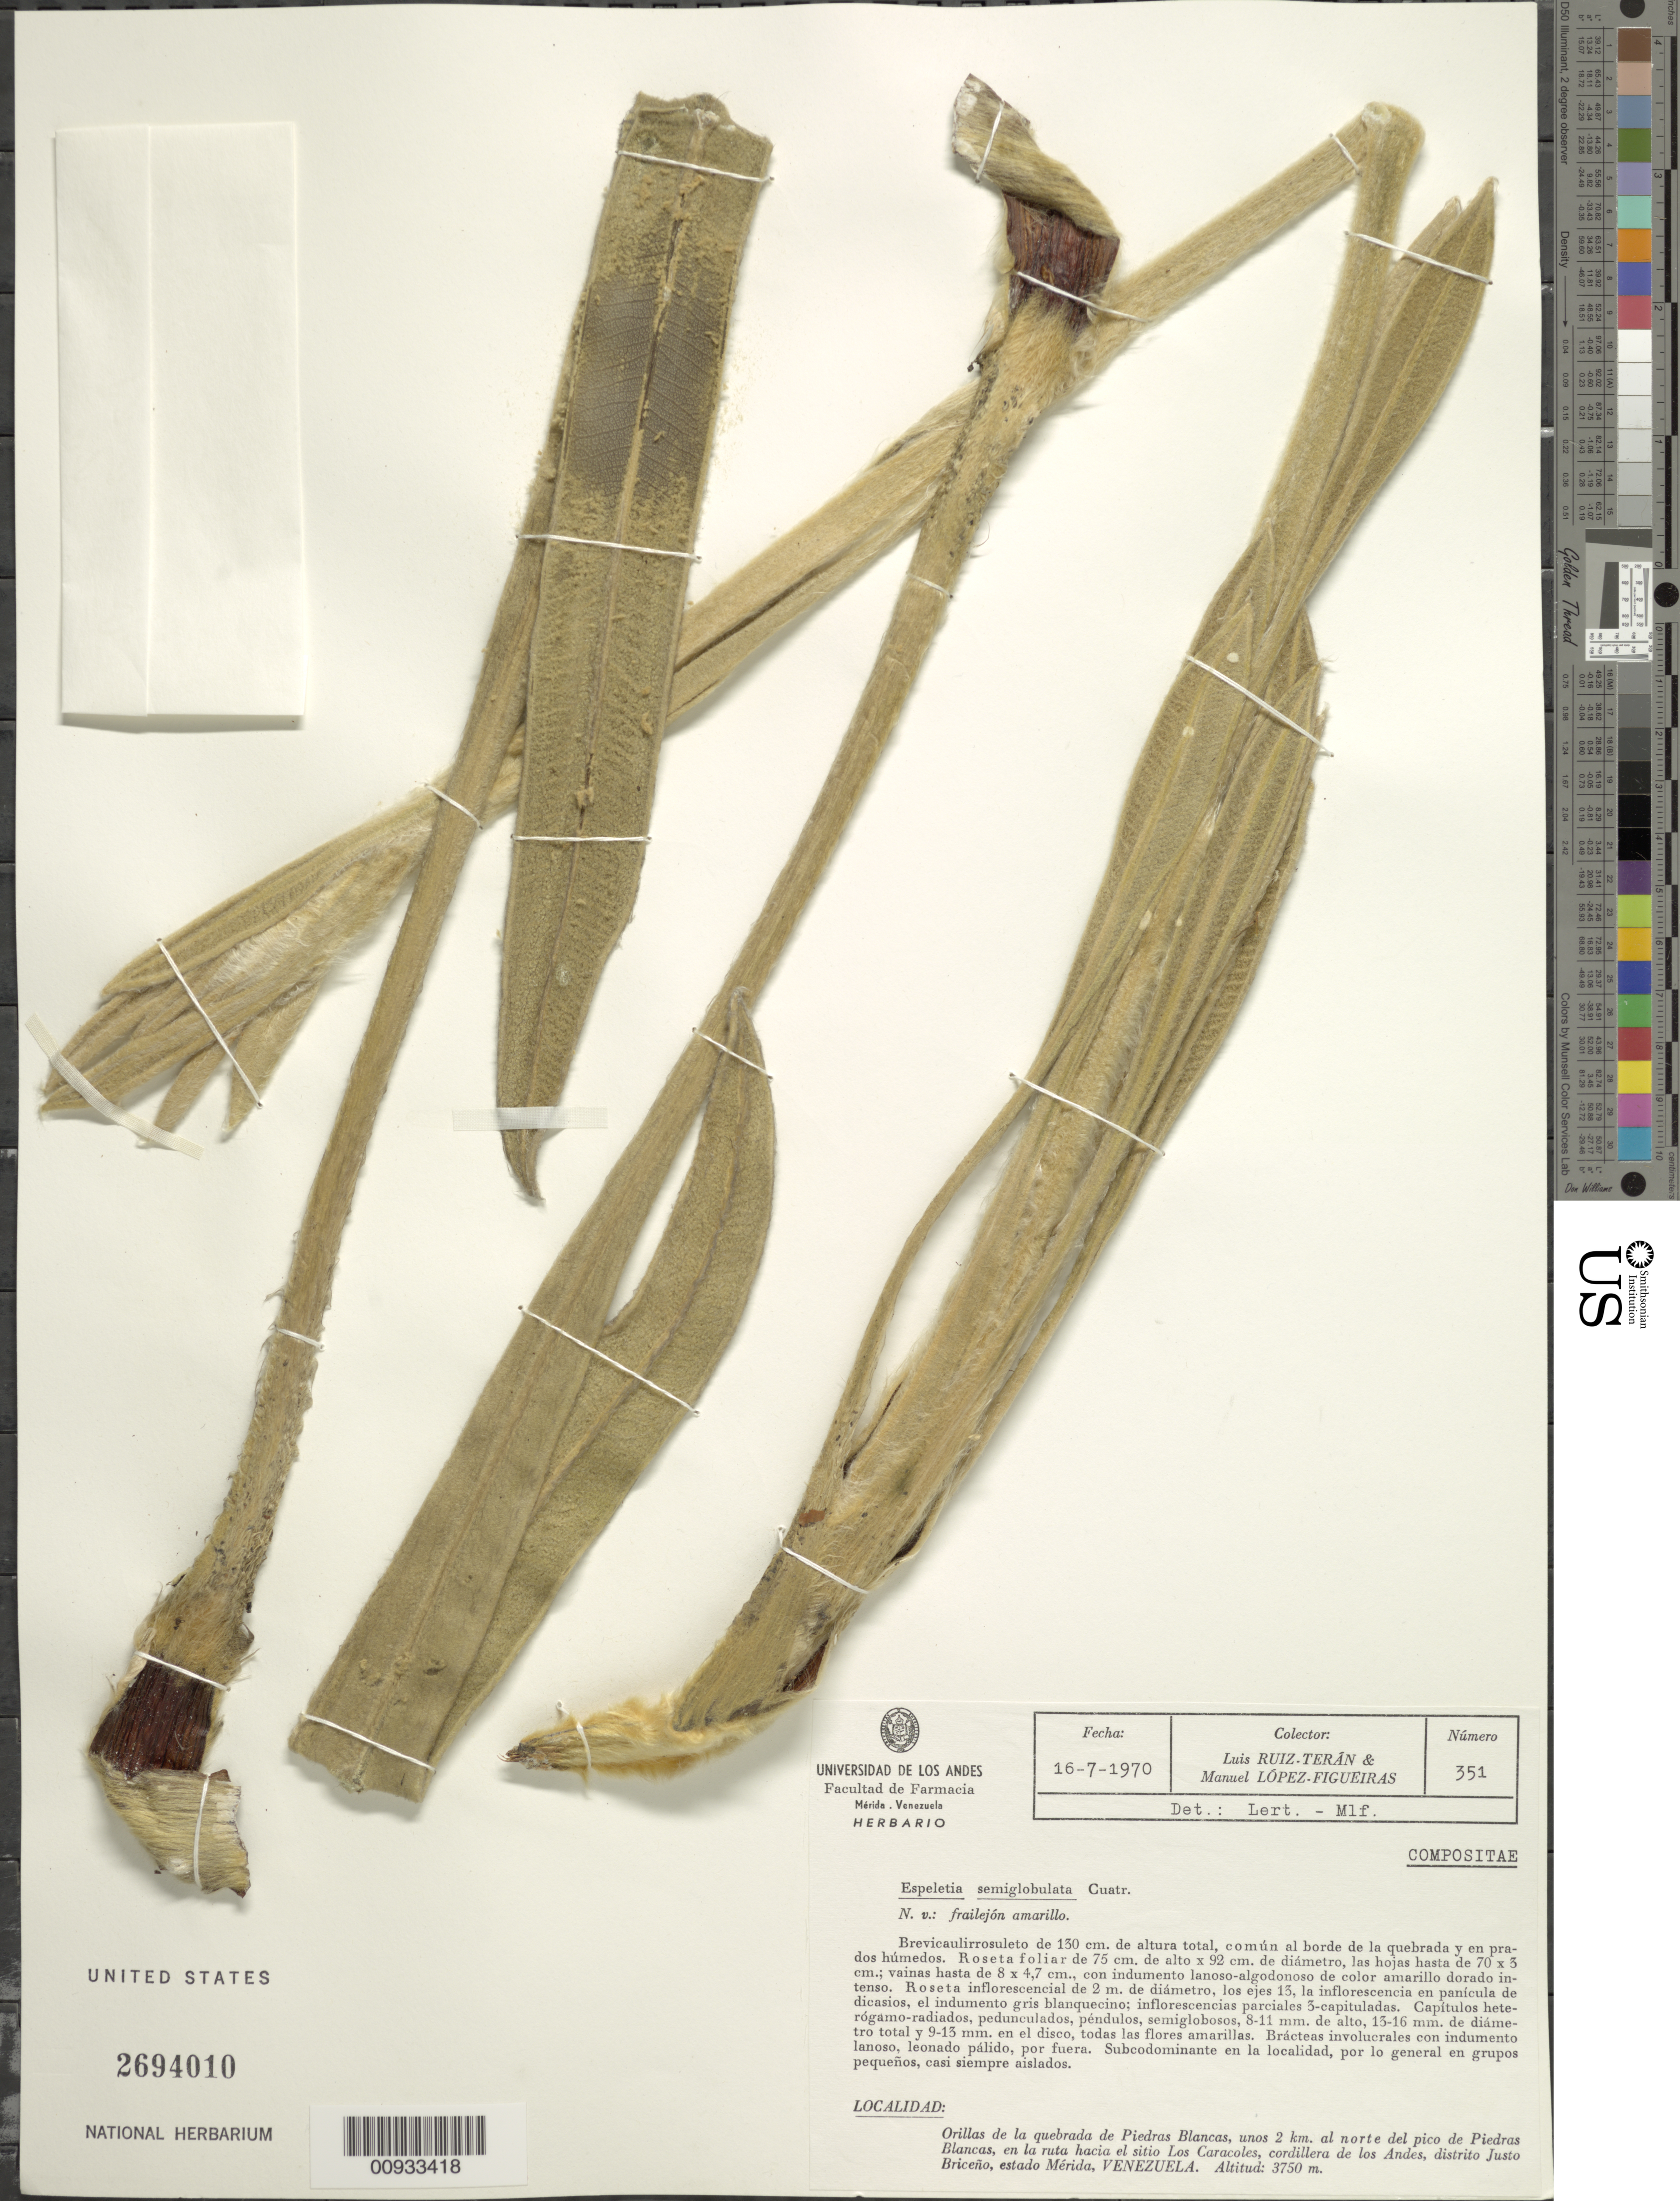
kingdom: Plantae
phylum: Tracheophyta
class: Magnoliopsida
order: Asterales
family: Asteraceae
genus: Espeletia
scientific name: Espeletia semiglobulata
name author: Cuatrec.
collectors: L. Teran & M. López Figueiras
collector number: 351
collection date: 1970-07-16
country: Venezuela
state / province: Mérida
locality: Orillas de la quebrada de Piedras Blancas, unos 2 km. al norte del pico de Piedras Blancas, en la ruta hacia el sitio Los Caracoles, Cordillera de Los Andes, Distrito Justo Briceno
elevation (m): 3750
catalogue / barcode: US 2694010